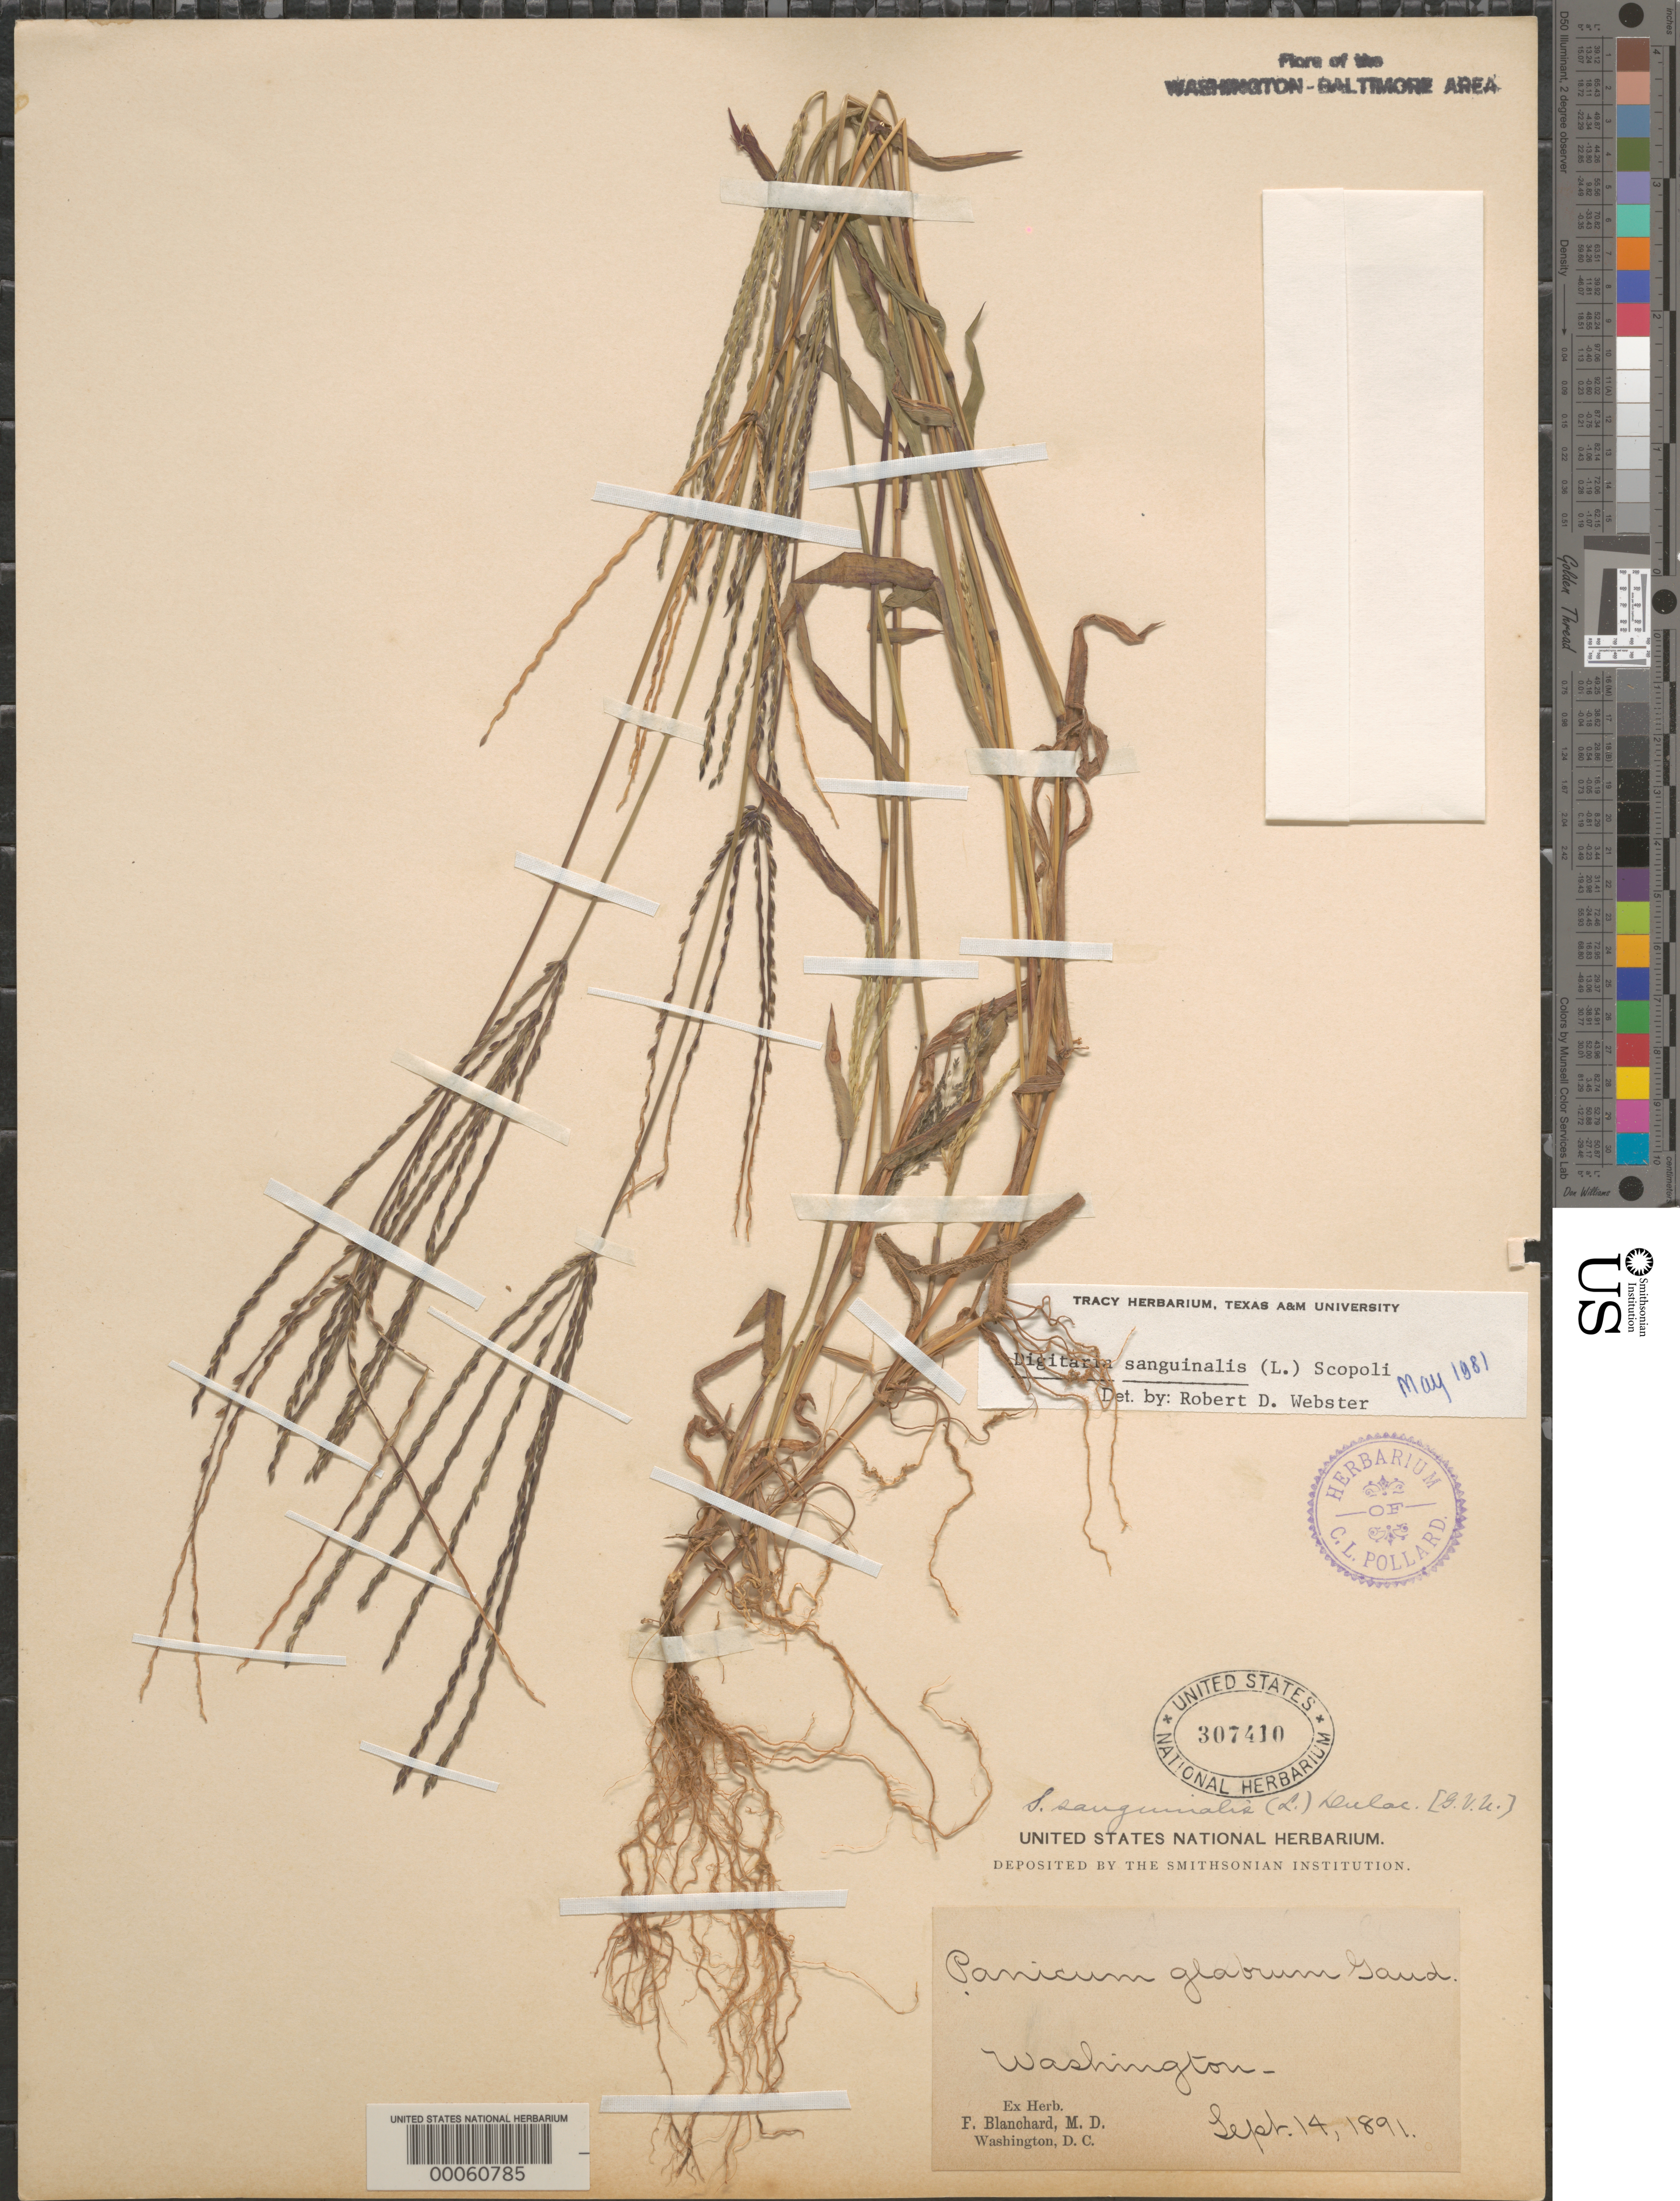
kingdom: Plantae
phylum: Tracheophyta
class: Liliopsida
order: Poales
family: Poaceae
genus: Digitaria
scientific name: Digitaria sanguinalis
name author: (L.) Scop.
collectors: F. Blanchard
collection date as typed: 14 Sep 1891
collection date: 1891-09-14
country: United States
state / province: District of Columbia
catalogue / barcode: US 307410